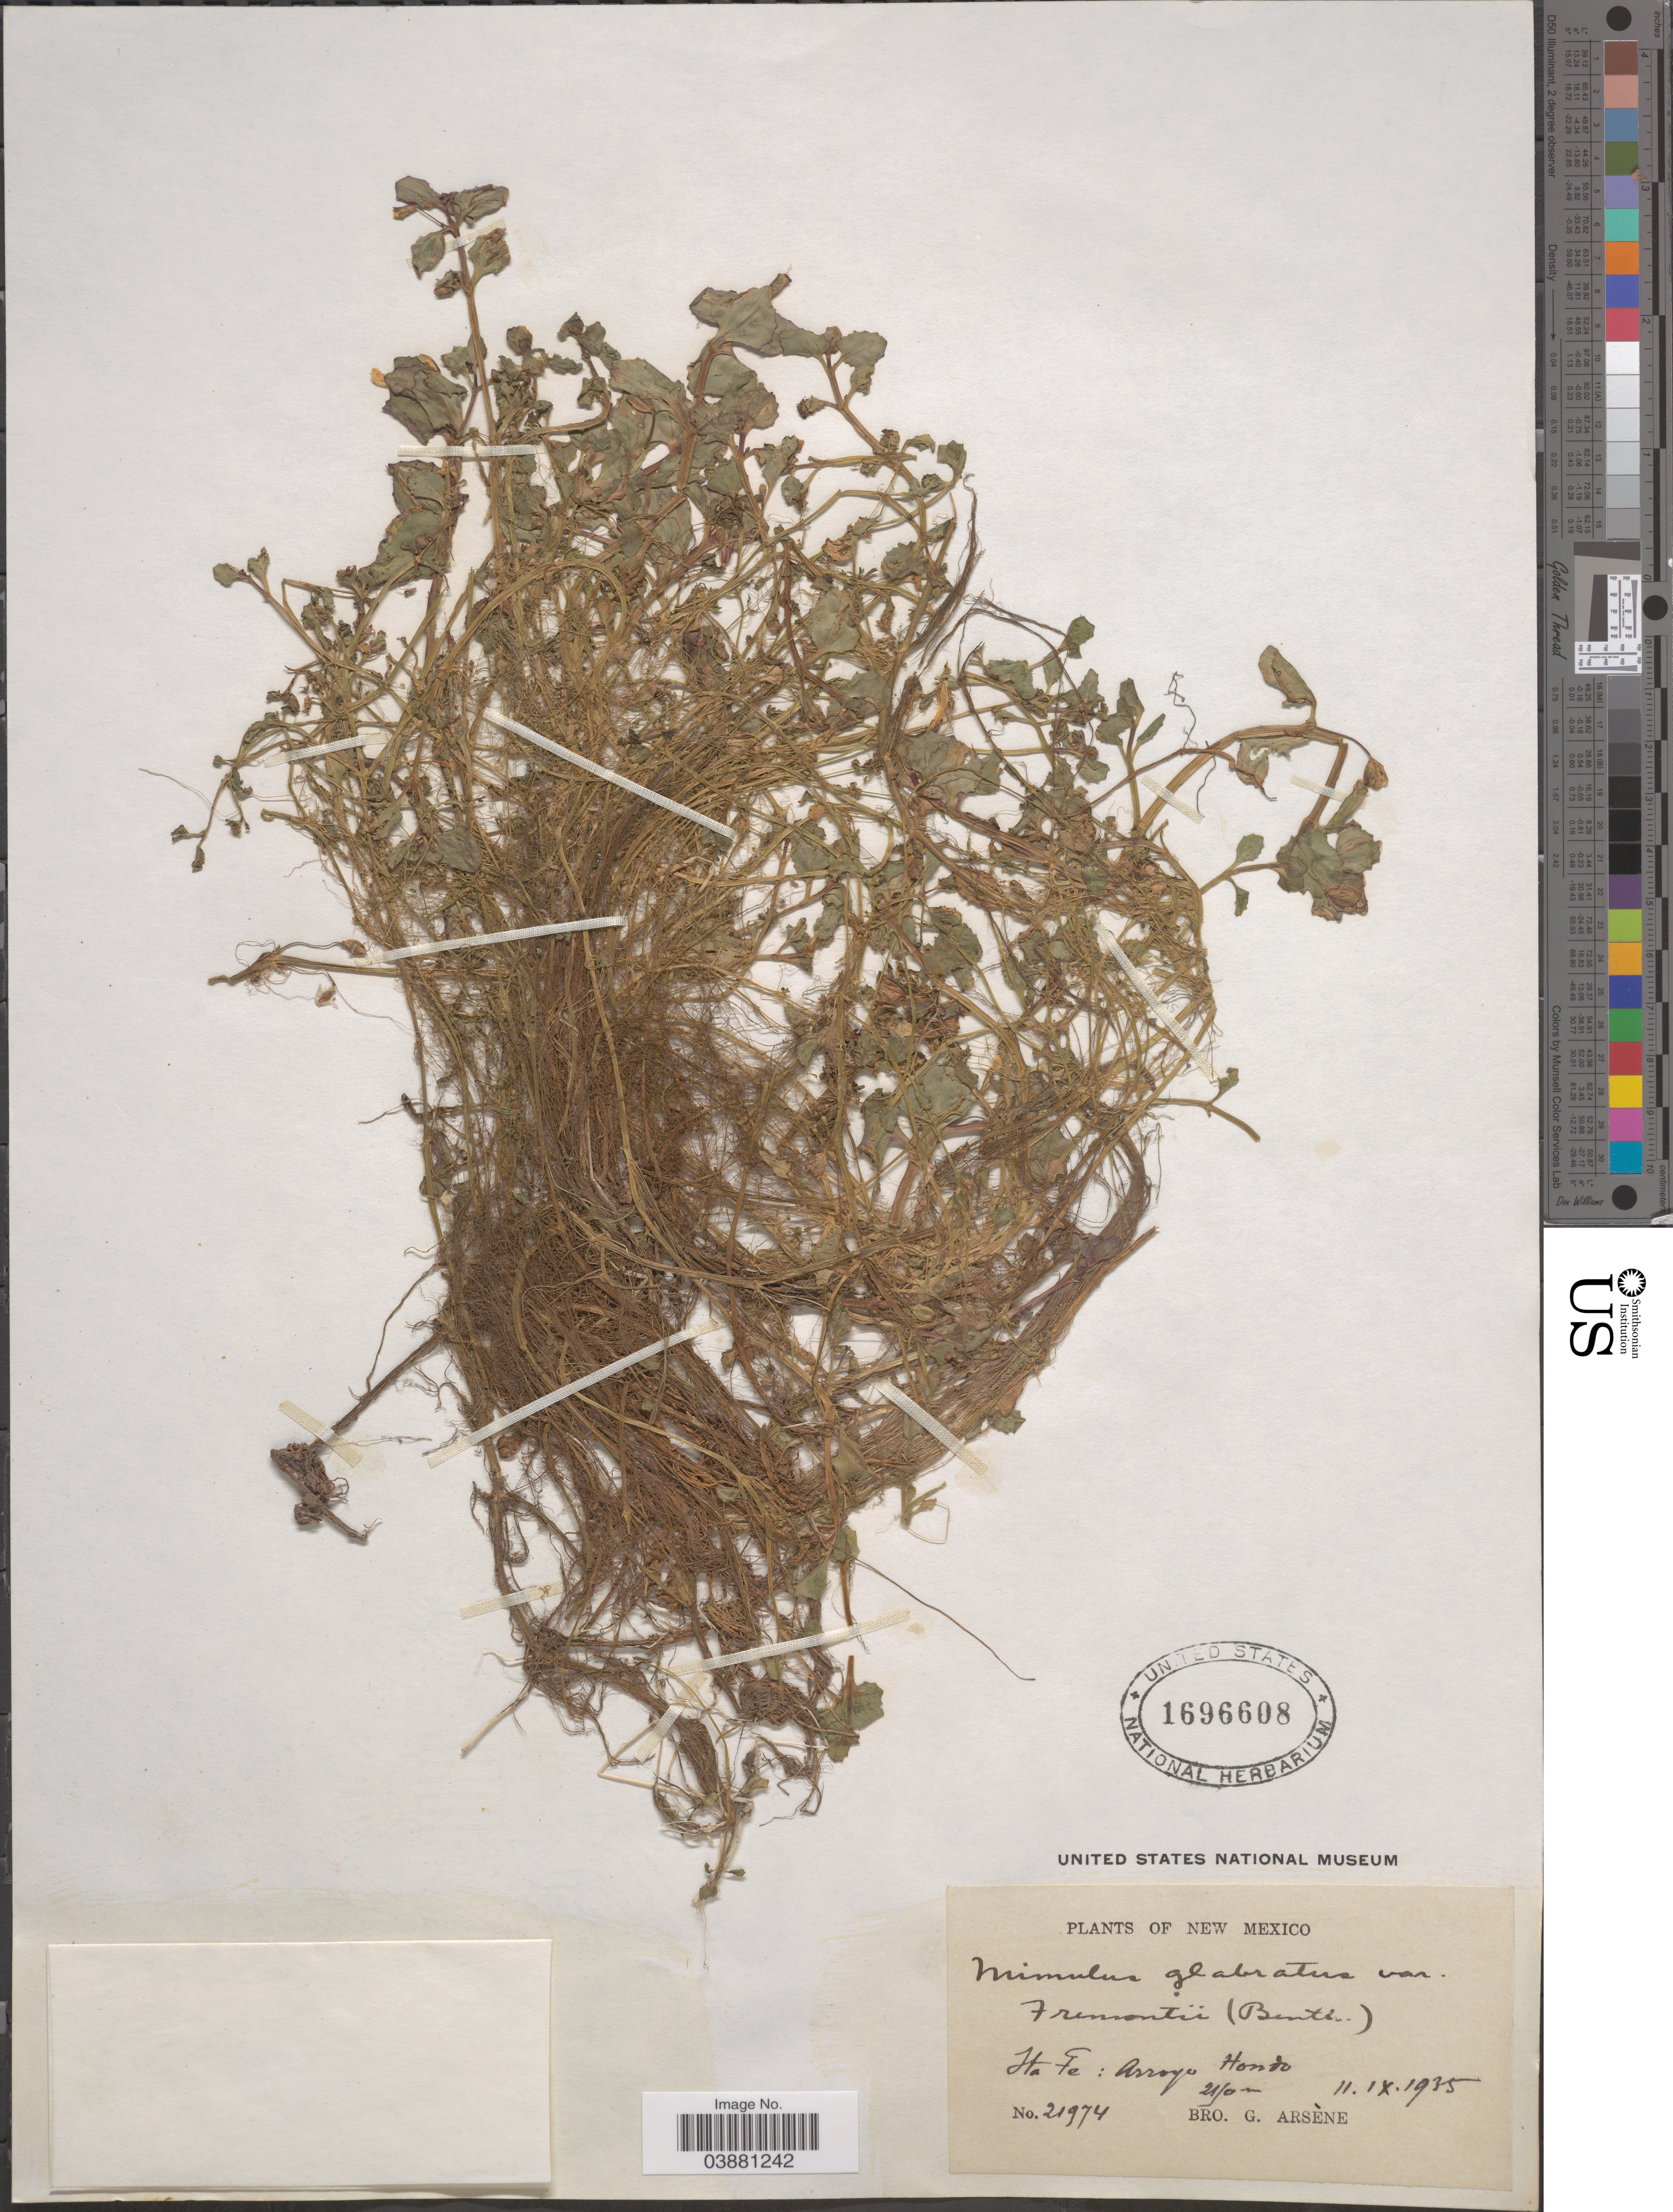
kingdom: Plantae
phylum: Tracheophyta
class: Magnoliopsida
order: Lamiales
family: Phrymaceae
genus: Mimulus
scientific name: Mimulus glabratus var. fremontii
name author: Kunth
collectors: Bro. G. Arsène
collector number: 21974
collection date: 1935-09-11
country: United States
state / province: New Mexico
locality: Sta Fe: Arroyo Hondo.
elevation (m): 2150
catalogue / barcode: US 1696608